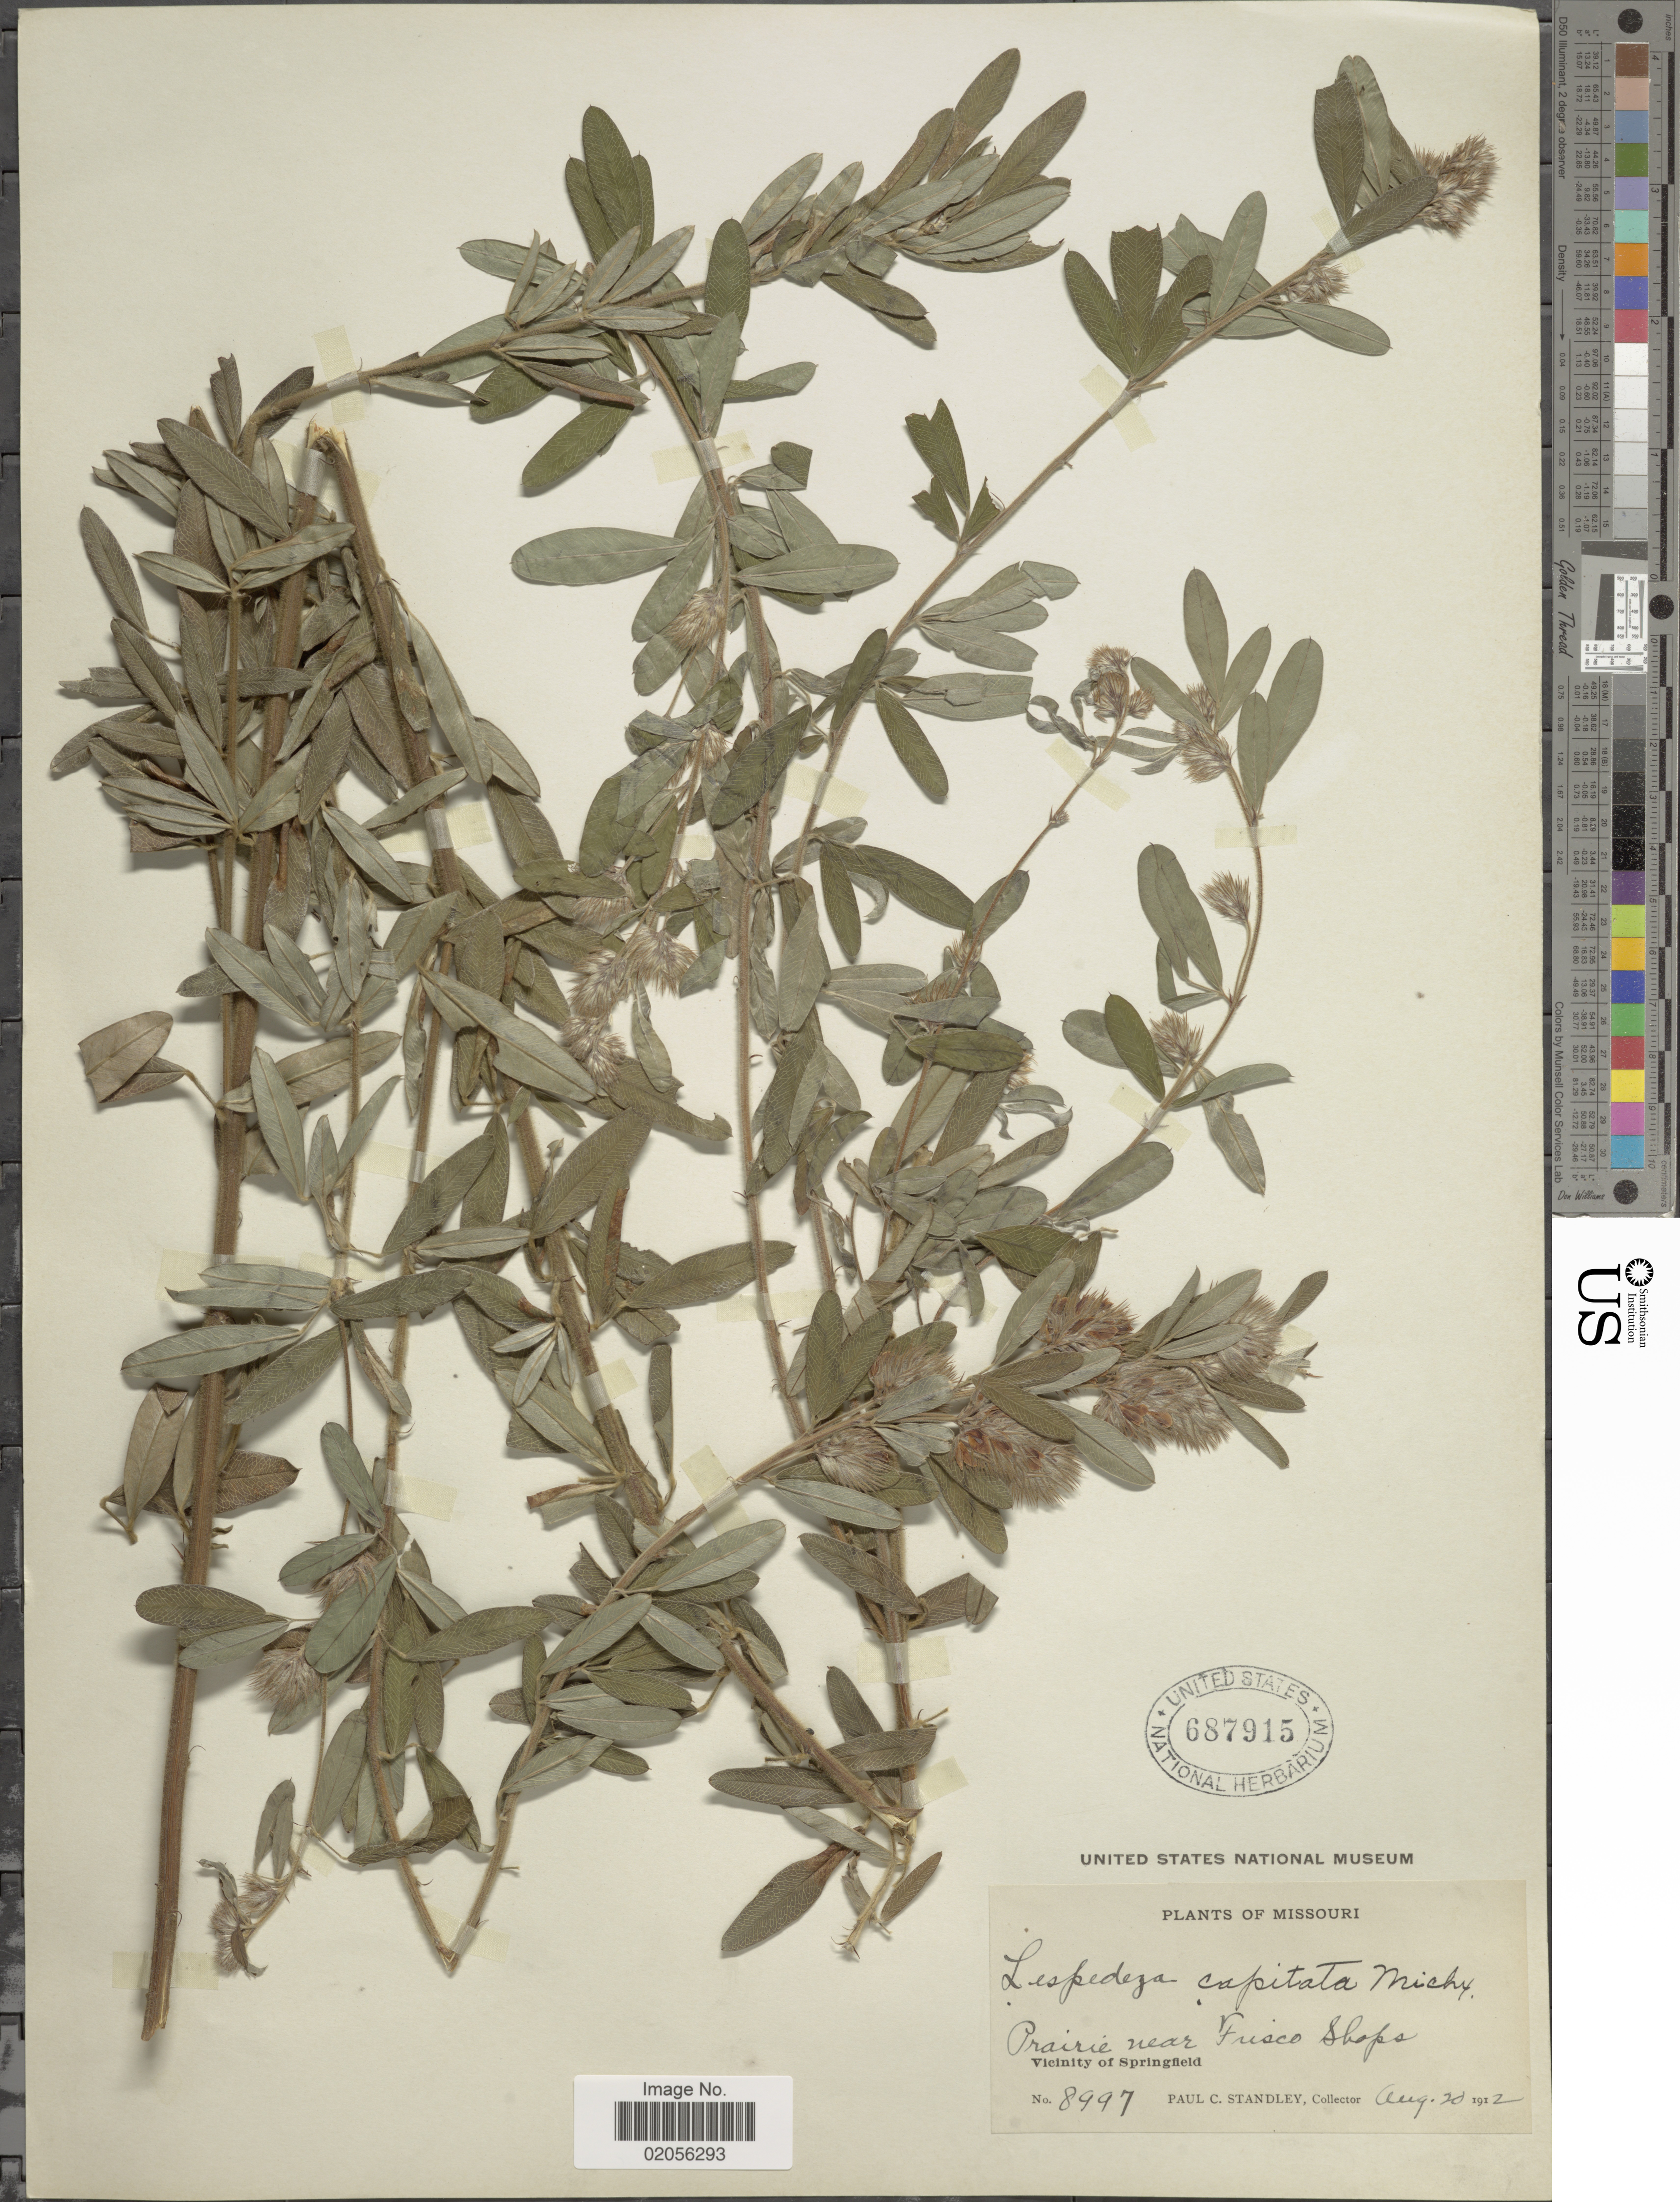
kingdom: Plantae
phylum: Tracheophyta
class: Magnoliopsida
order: Fabales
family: Fabaceae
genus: Lespedeza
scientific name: Lespedeza capitata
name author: Michx.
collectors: P. C. Standley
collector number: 8997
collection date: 1912-08-20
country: United States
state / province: Missouri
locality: Near Fusco Shops. Vicinity of Springfield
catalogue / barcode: US 687915